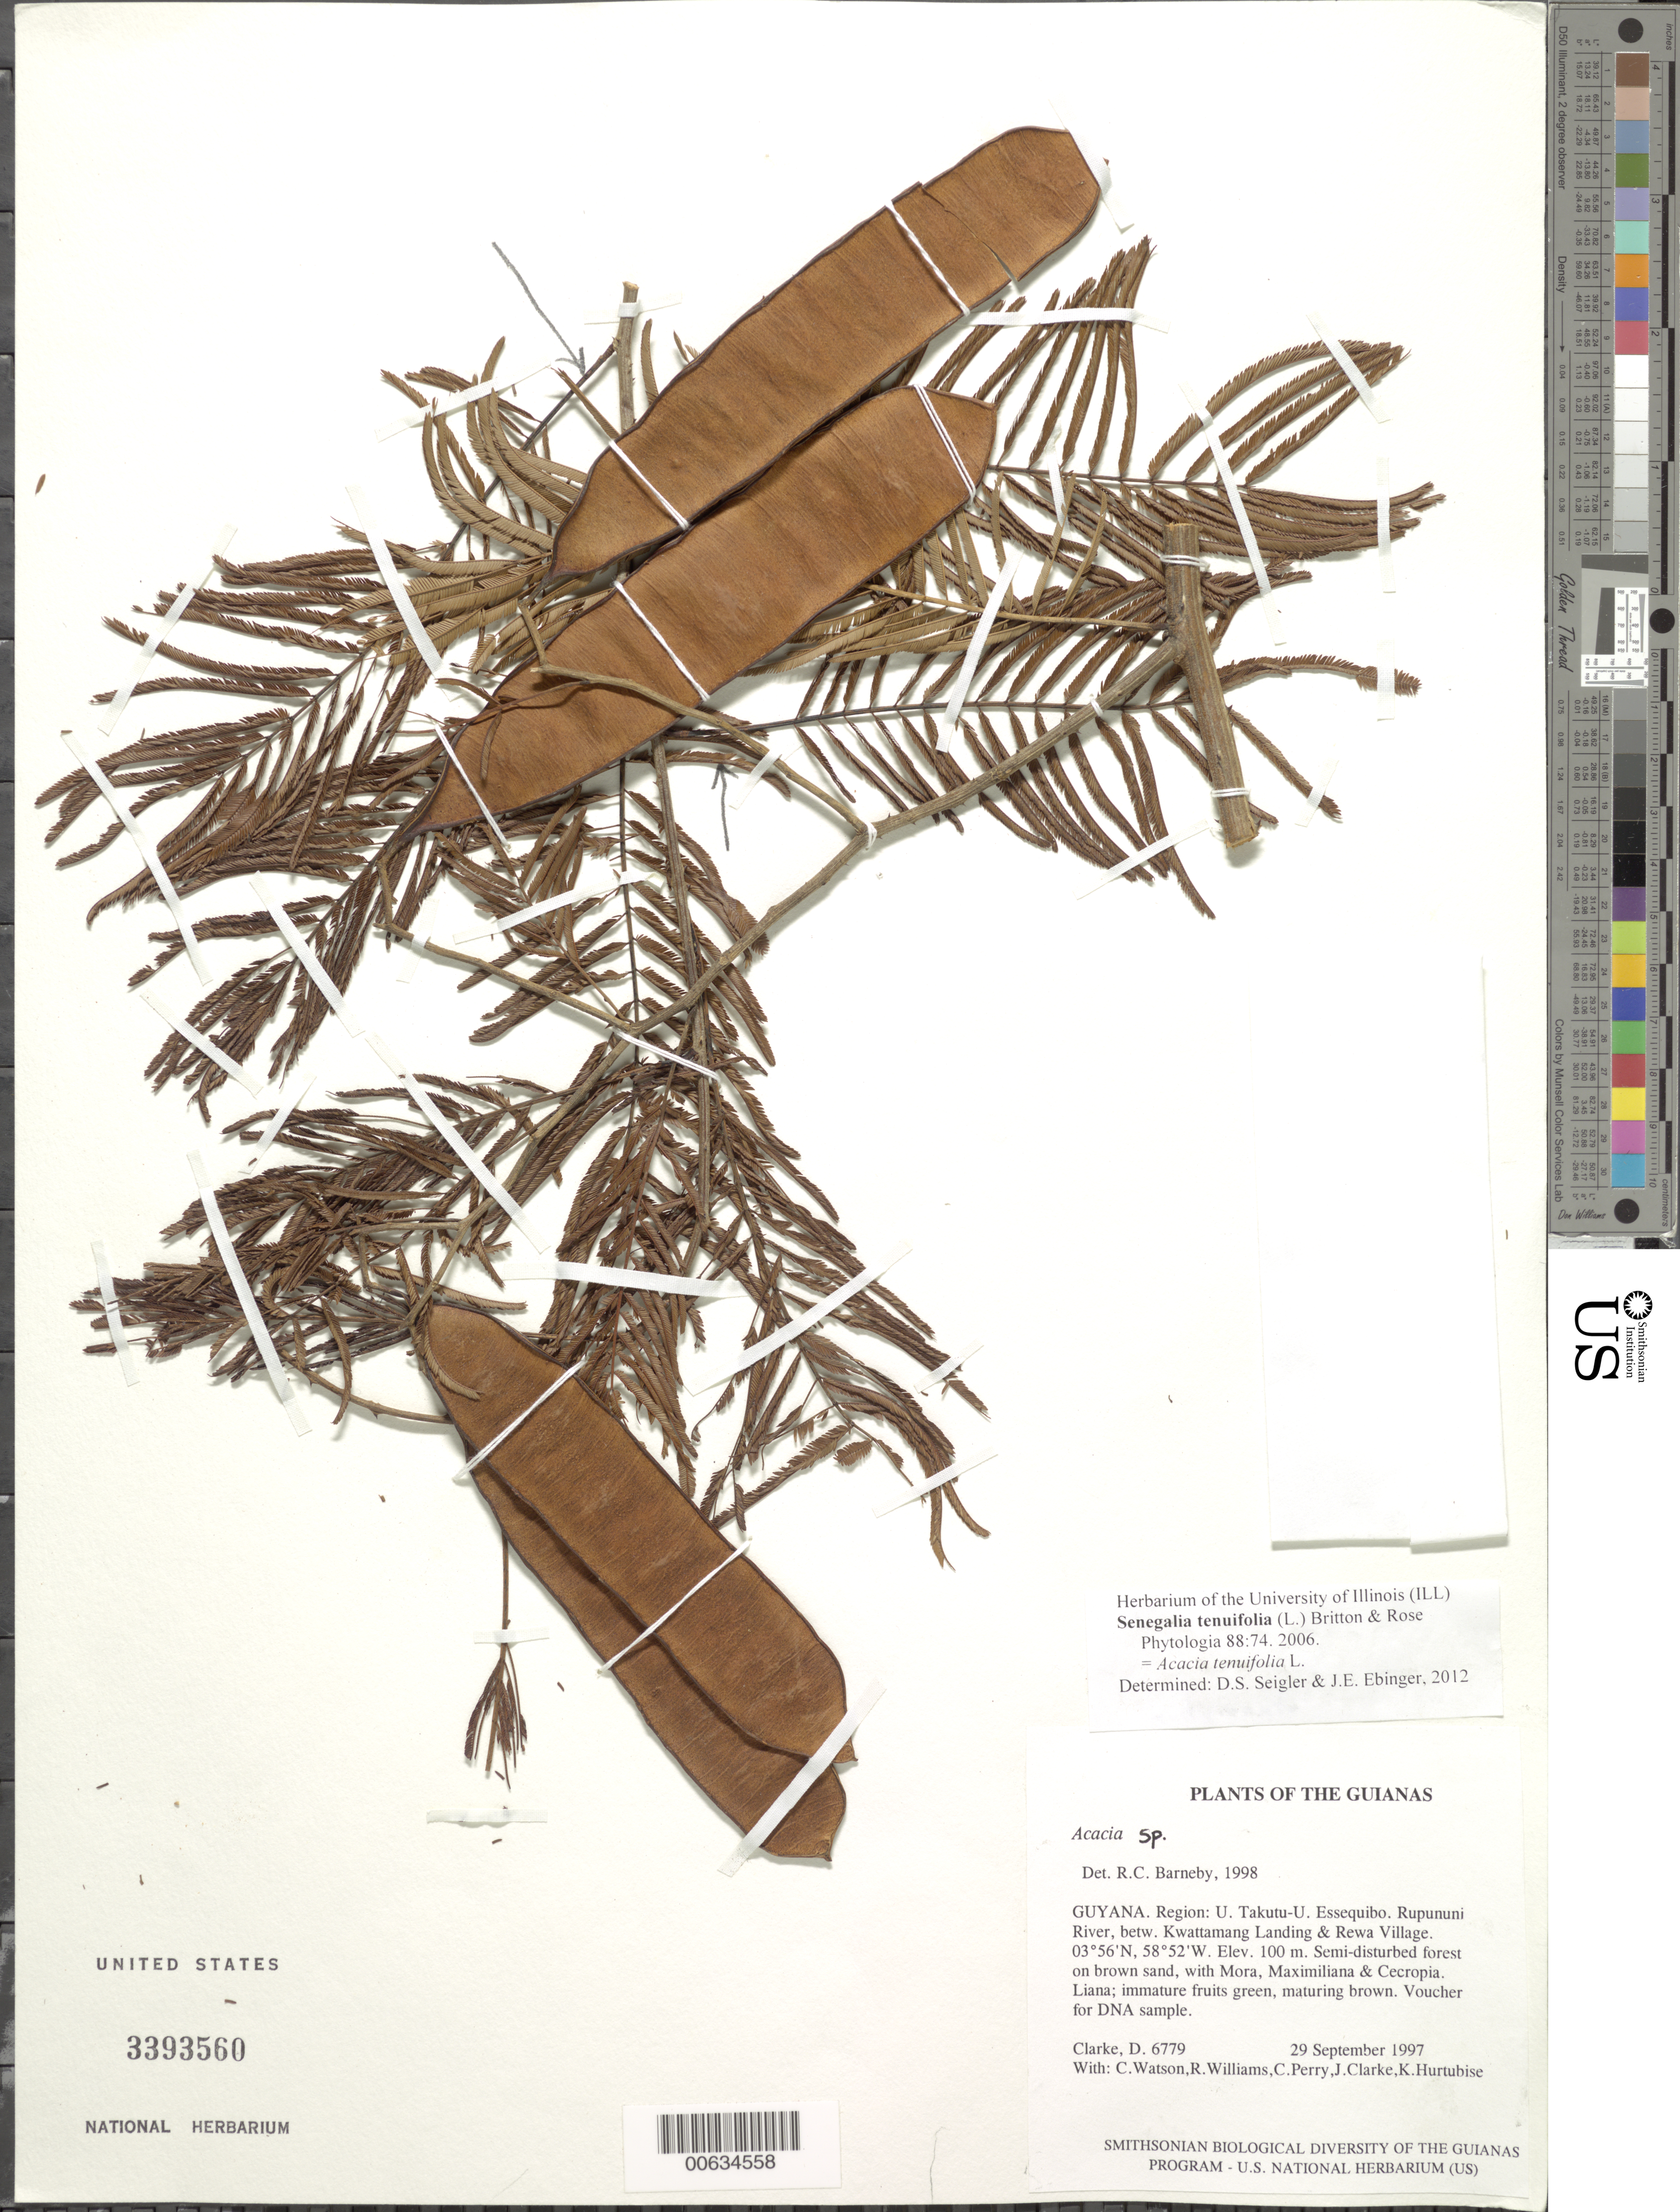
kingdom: Plantae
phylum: Tracheophyta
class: Magnoliopsida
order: Fabales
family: Fabaceae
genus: Senegalia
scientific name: Senegalia tenuifolia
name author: (L.) Britton & Rose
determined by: Seigler, David S.; Ebinger, J. E.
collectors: H. D. Clarke, C. Watson, R. Williams, C. Perry, J. Clarke & K. Hurtubise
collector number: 6779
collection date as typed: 29 September 1997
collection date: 1997-09-29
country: Guyana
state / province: U. Takutu-U. Essequibo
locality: Rupununi River, betw. Kwattamang Landing & Rewa Village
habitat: Semi-disturbed forest on brown sand, with Mora, Maximiliana & Cecropia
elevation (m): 100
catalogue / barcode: US 3393560